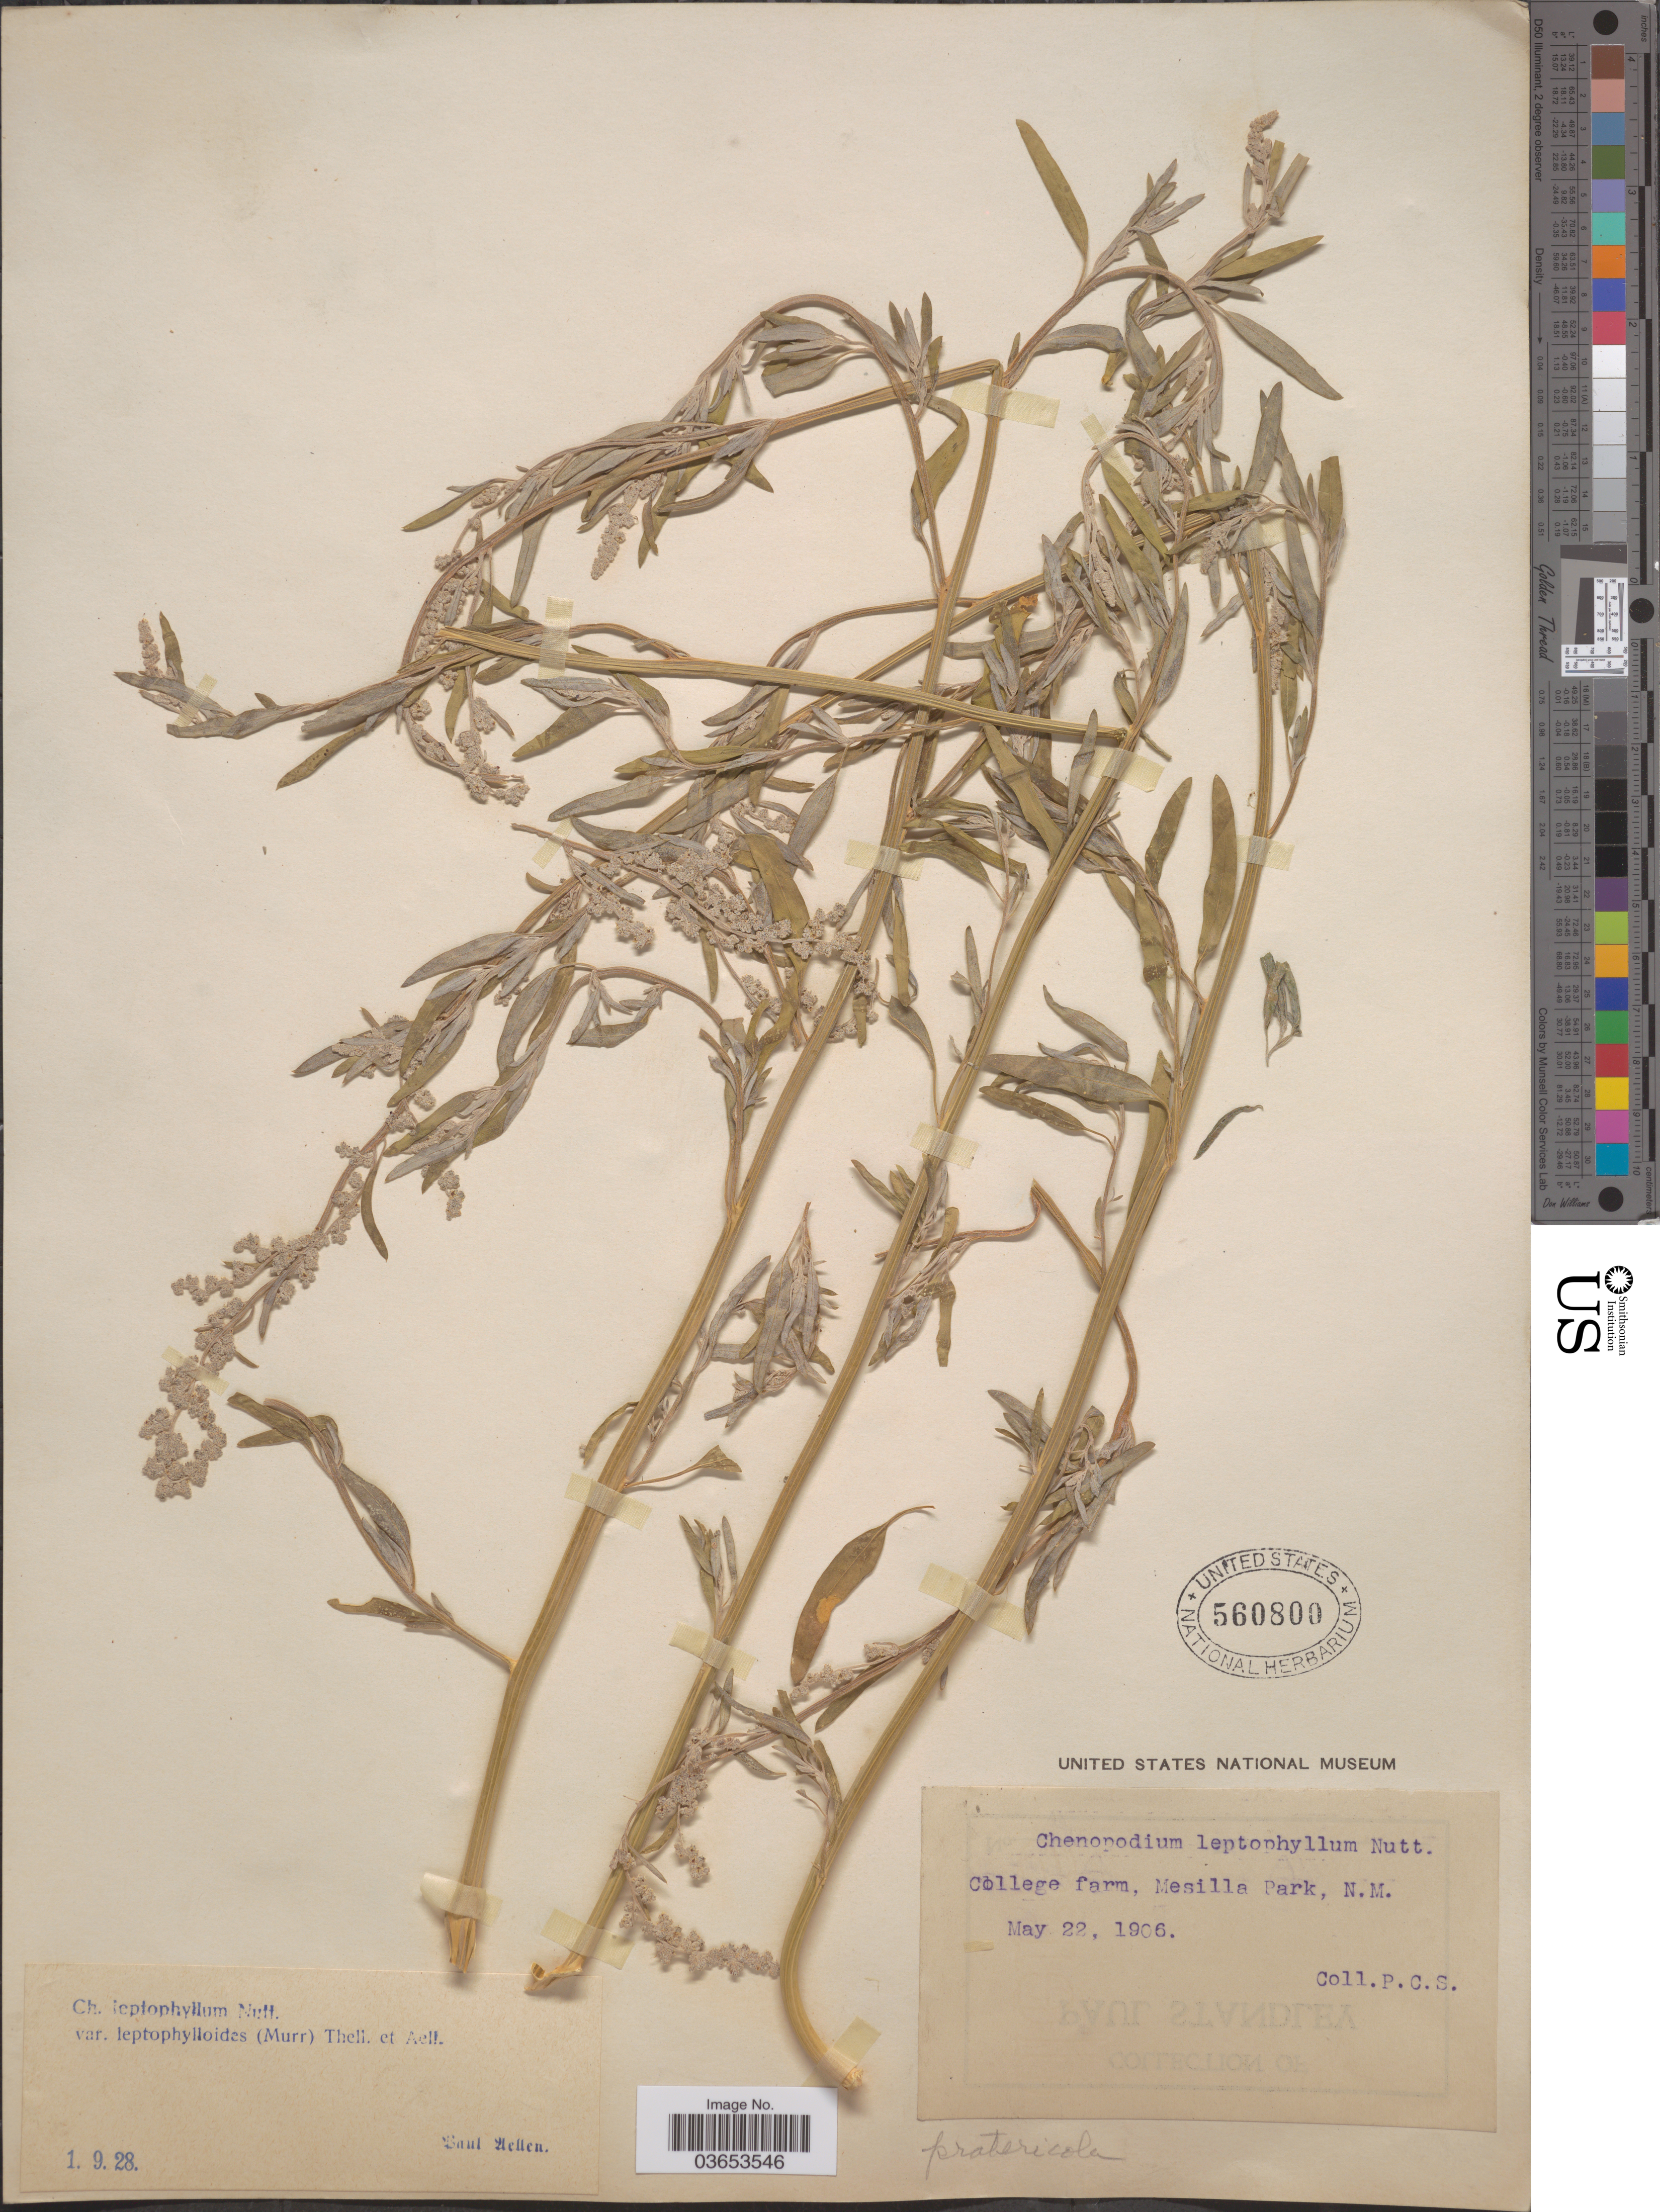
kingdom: Plantae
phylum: Tracheophyta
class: Magnoliopsida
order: Caryophyllales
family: Amaranthaceae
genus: Chenopodium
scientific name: Chenopodium leptophyllum var. leptophylloides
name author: (Murr) Thell. & Aellen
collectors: P. C. S.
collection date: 1906-05-22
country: United States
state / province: New Mexico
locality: College farm, Mesilla Park.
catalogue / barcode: US 560800